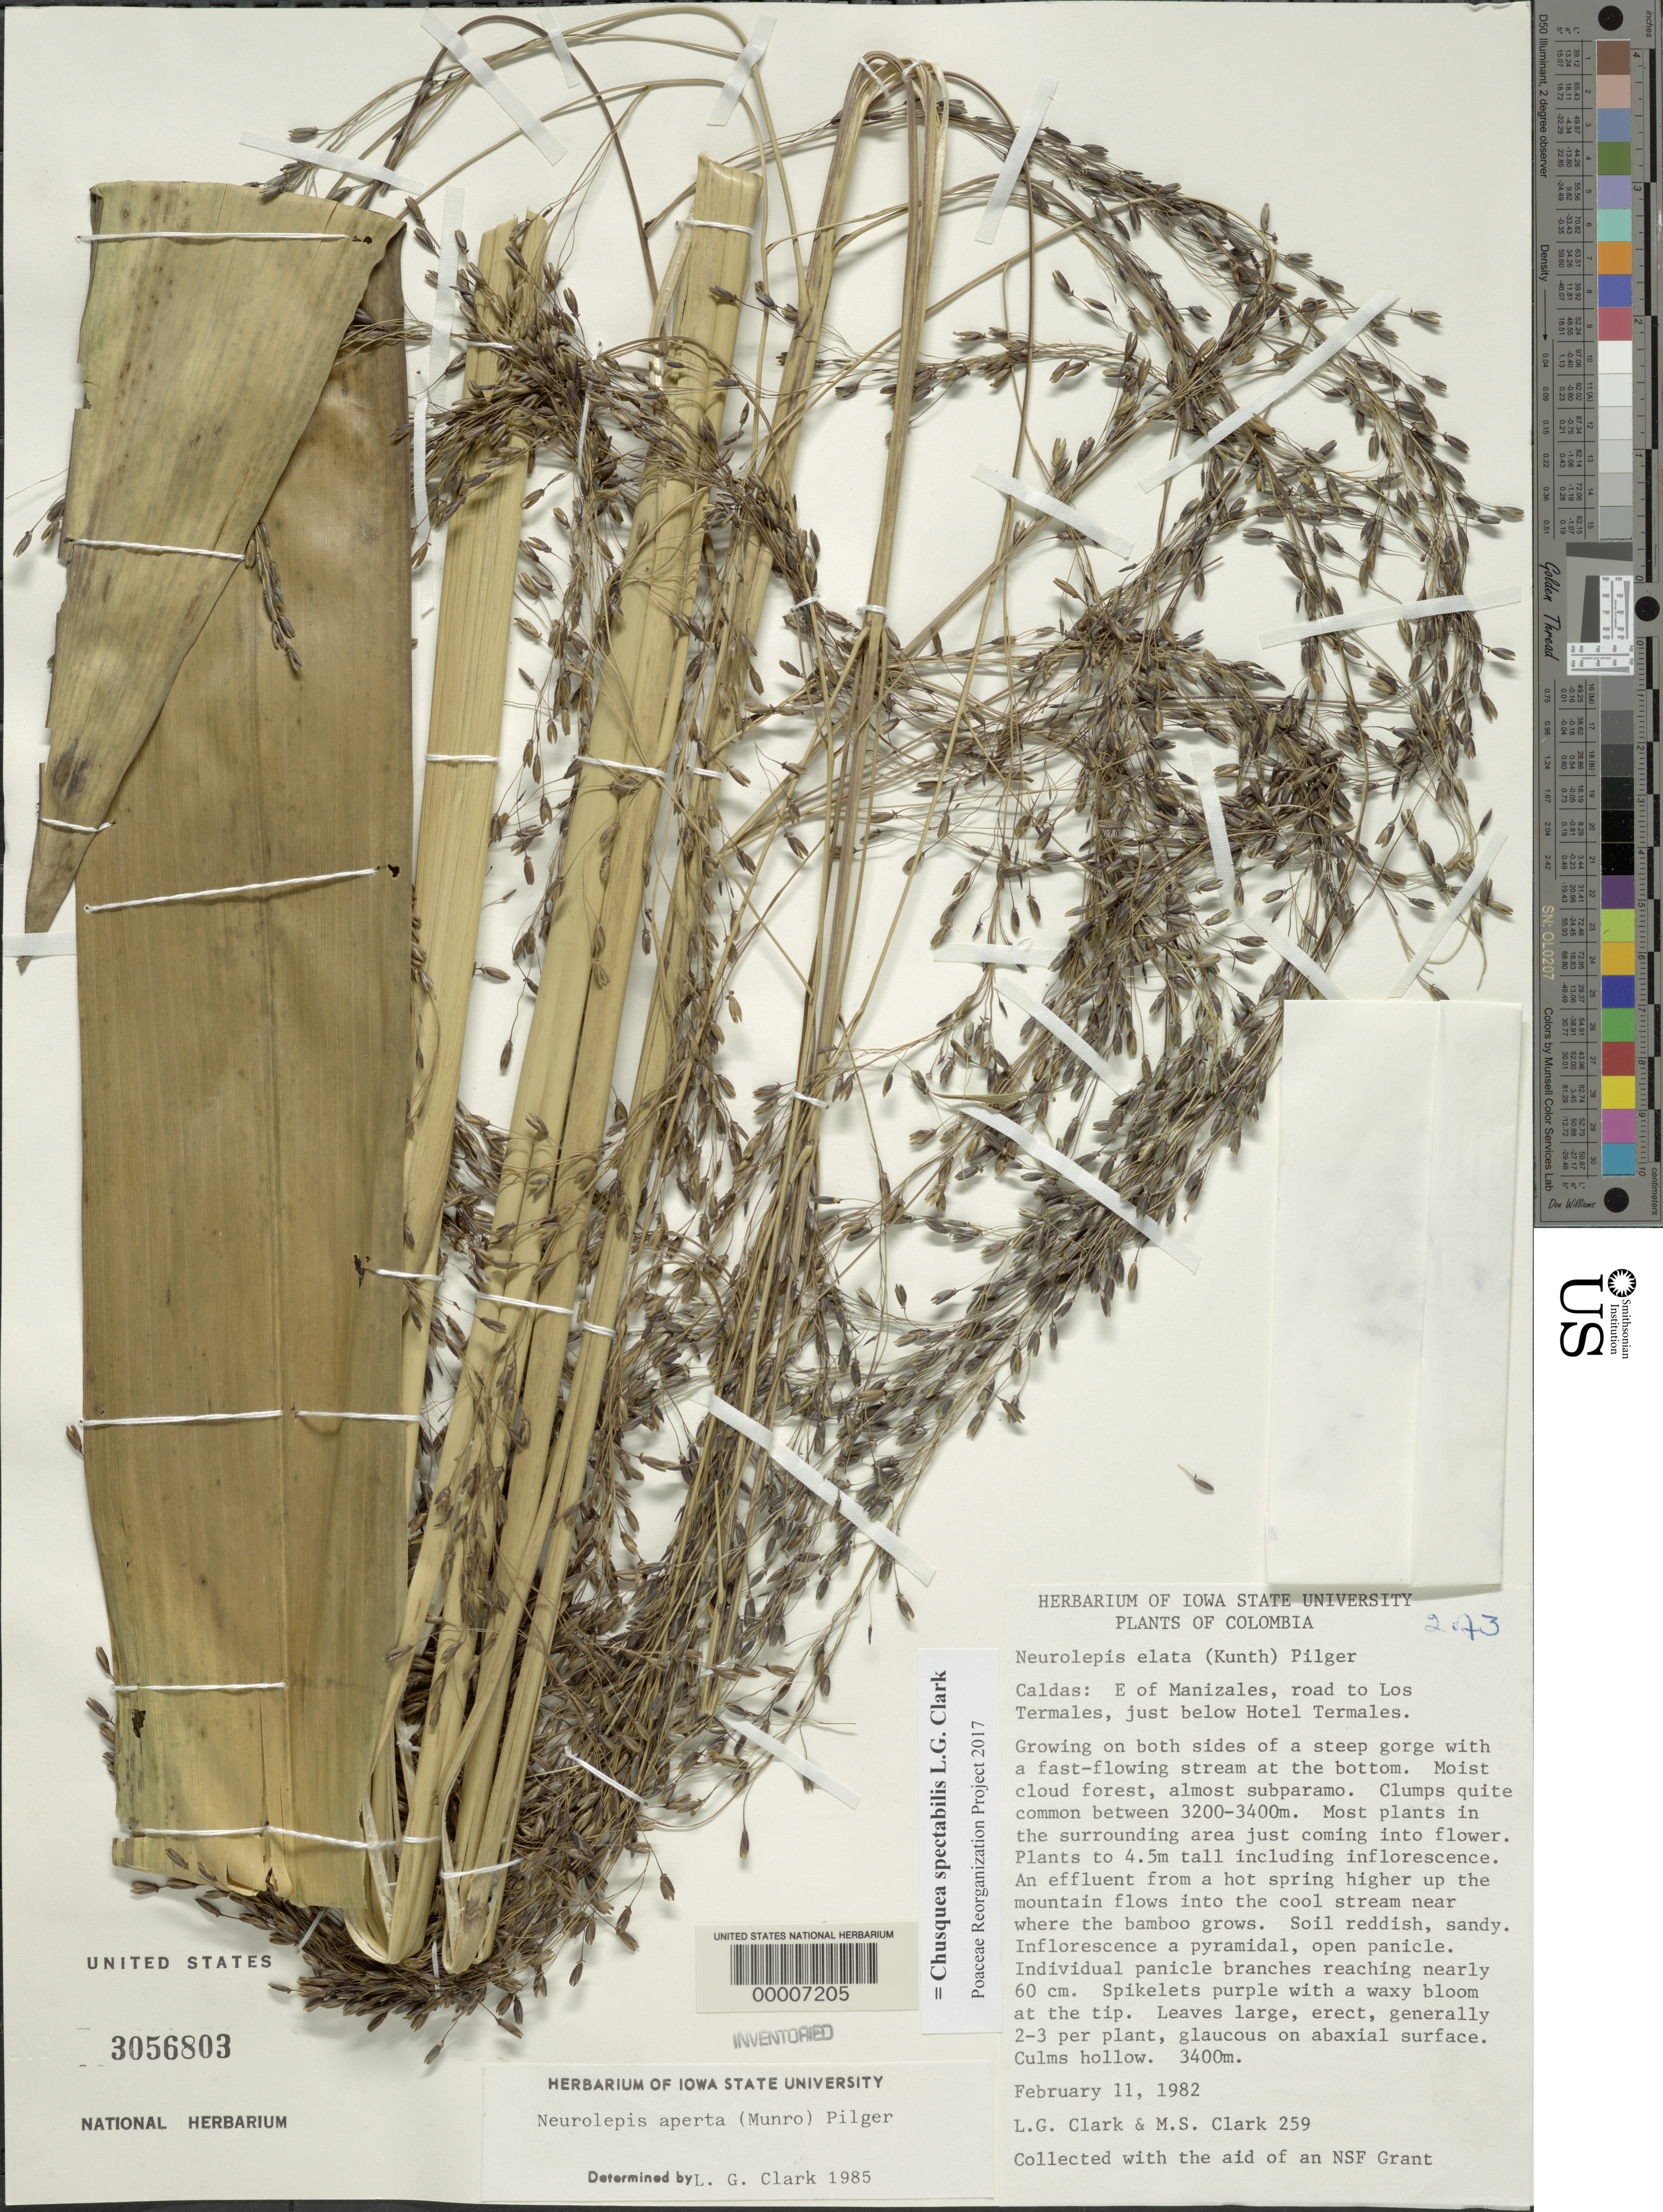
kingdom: Plantae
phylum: Tracheophyta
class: Liliopsida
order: Poales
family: Poaceae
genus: Chusquea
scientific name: Chusquea spectabilis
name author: L.G. Clark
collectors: L. G. Clark & M. S. Clark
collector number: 259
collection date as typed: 11 Feb 1982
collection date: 1982-02-11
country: Colombia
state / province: Caldas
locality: Manizales, Los Termales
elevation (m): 3400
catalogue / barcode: US 3056803